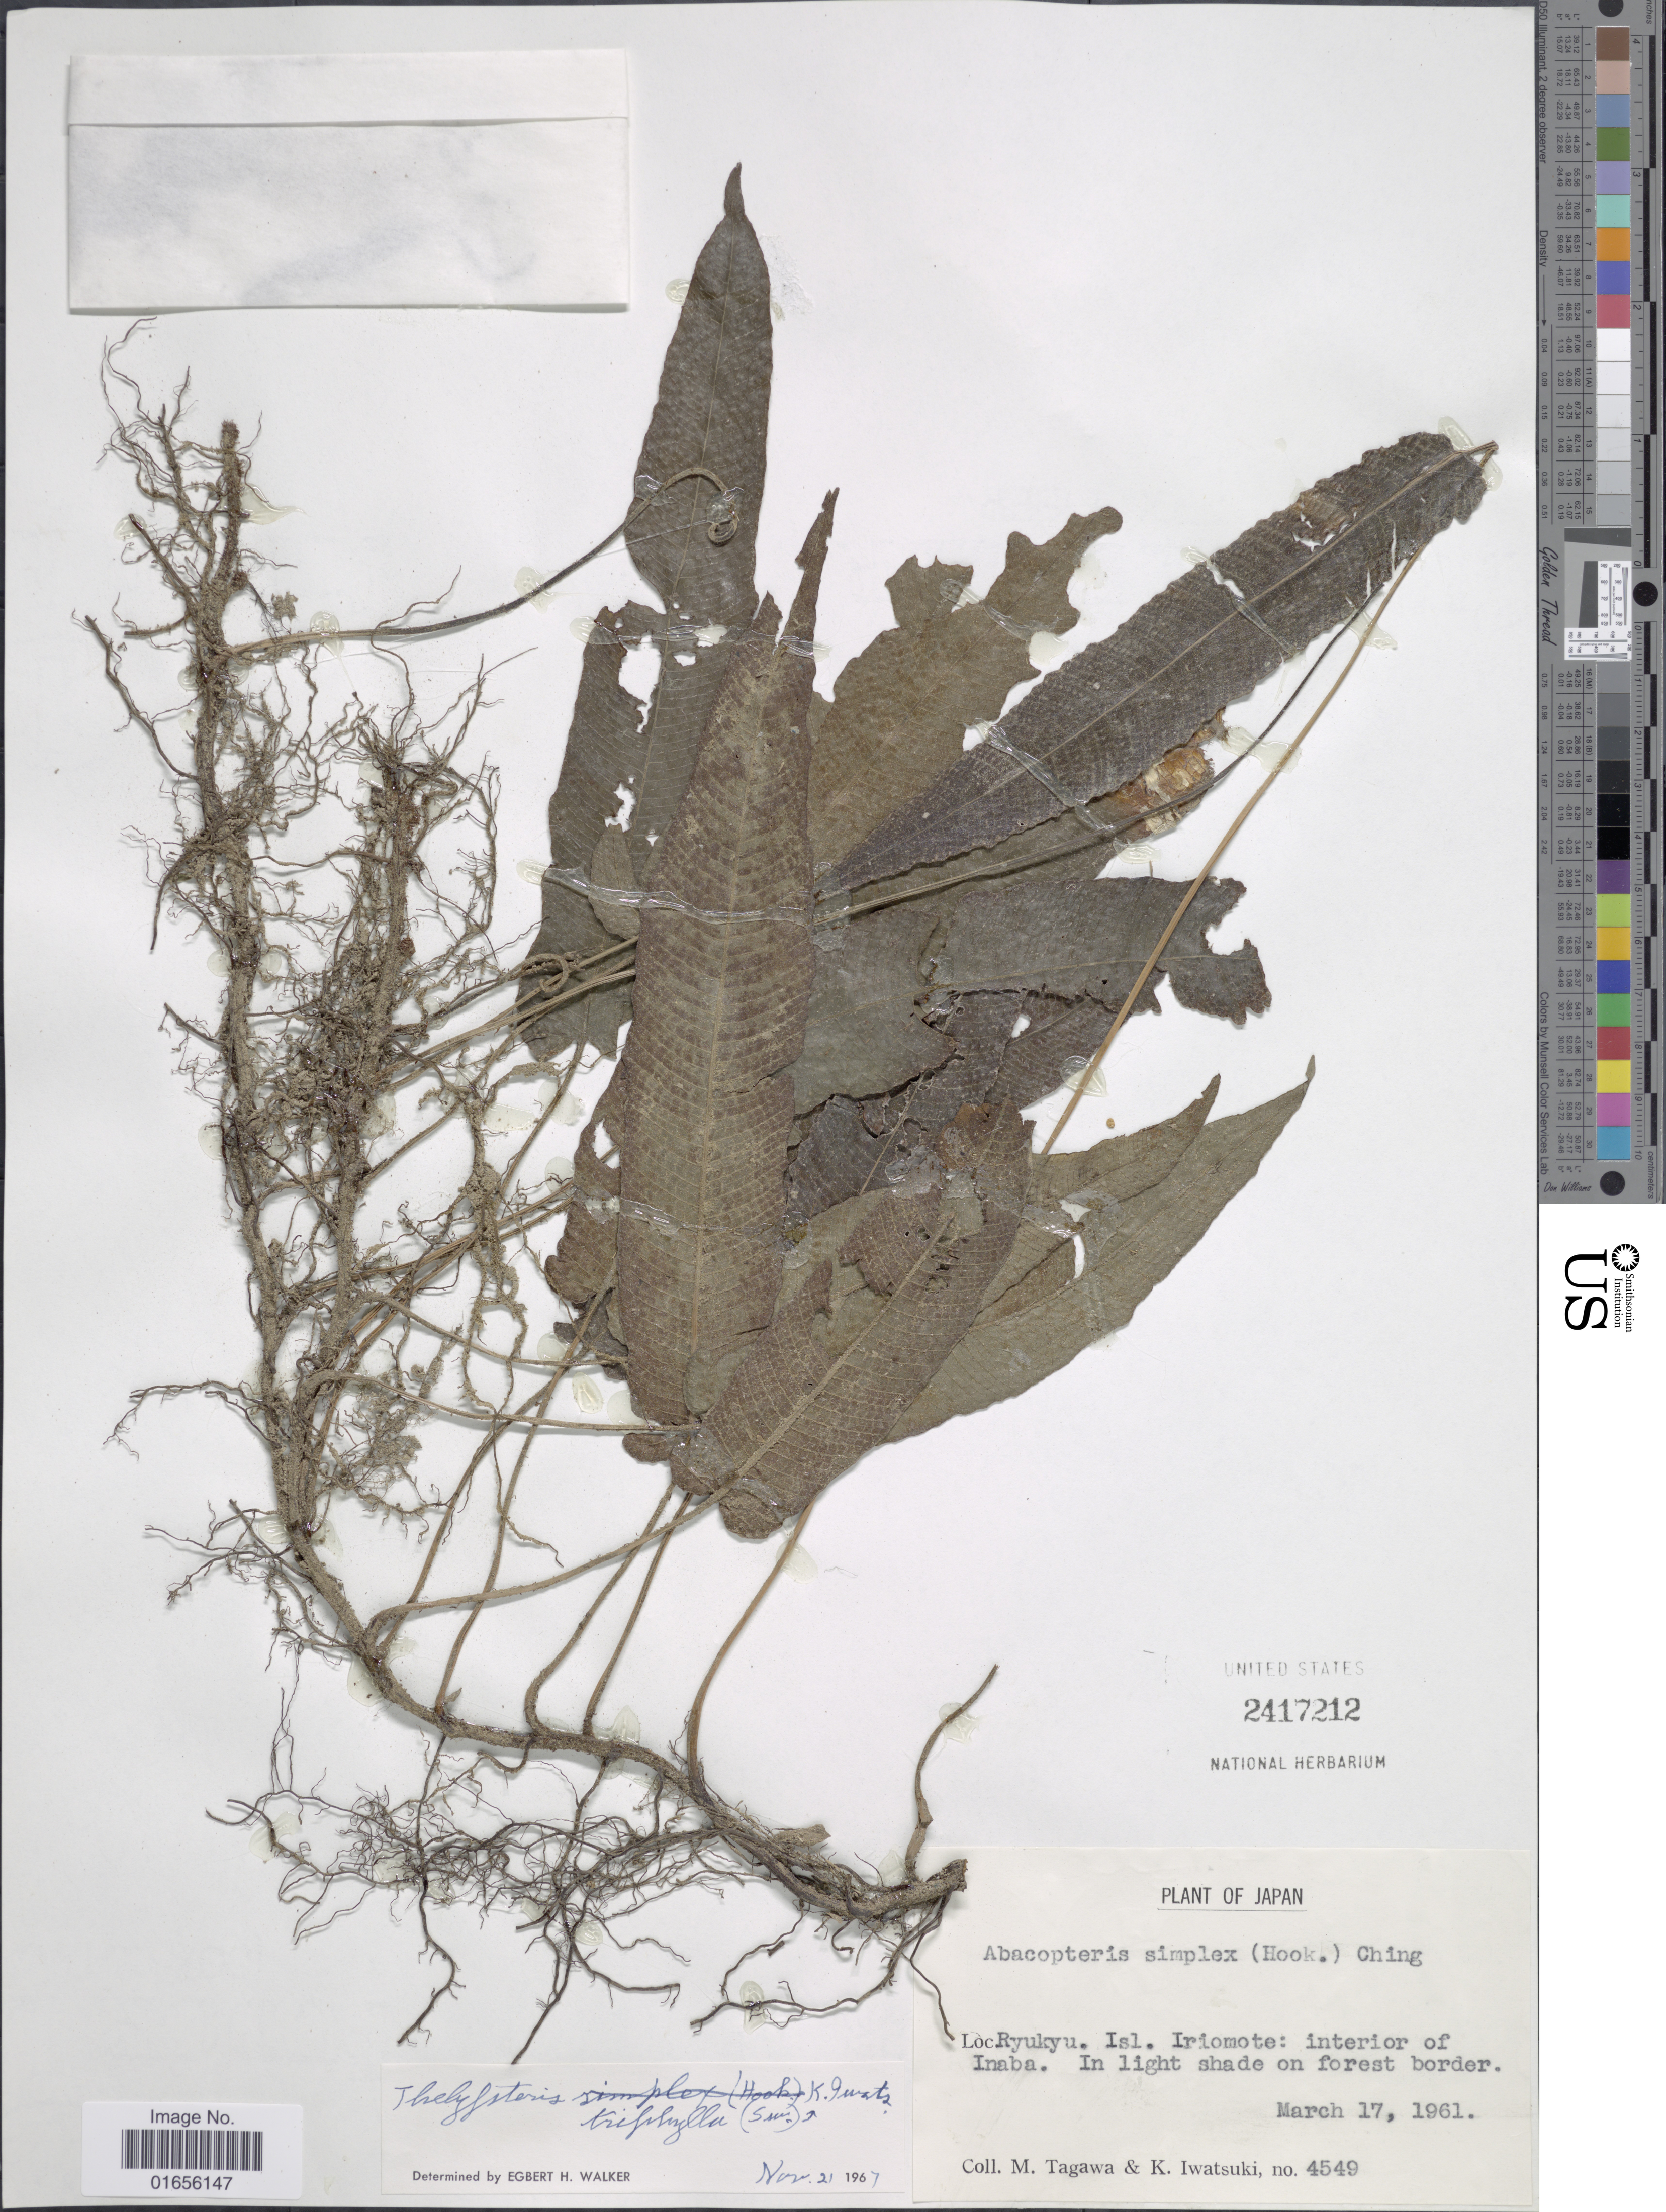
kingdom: Plantae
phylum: Tracheophyta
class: Polypodiopsida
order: Polypodiales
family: Thelypteridaceae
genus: Pronephrium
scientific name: Pronephrium triphyllum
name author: (Sw.) Holttum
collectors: M. Tagawa & K. Iwatsuki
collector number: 4549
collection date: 1961-03-17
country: Japan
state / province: Okinawa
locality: Japan, Ryukyu. Isl. Iriomote: interior of Inaba.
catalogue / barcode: US 2417212